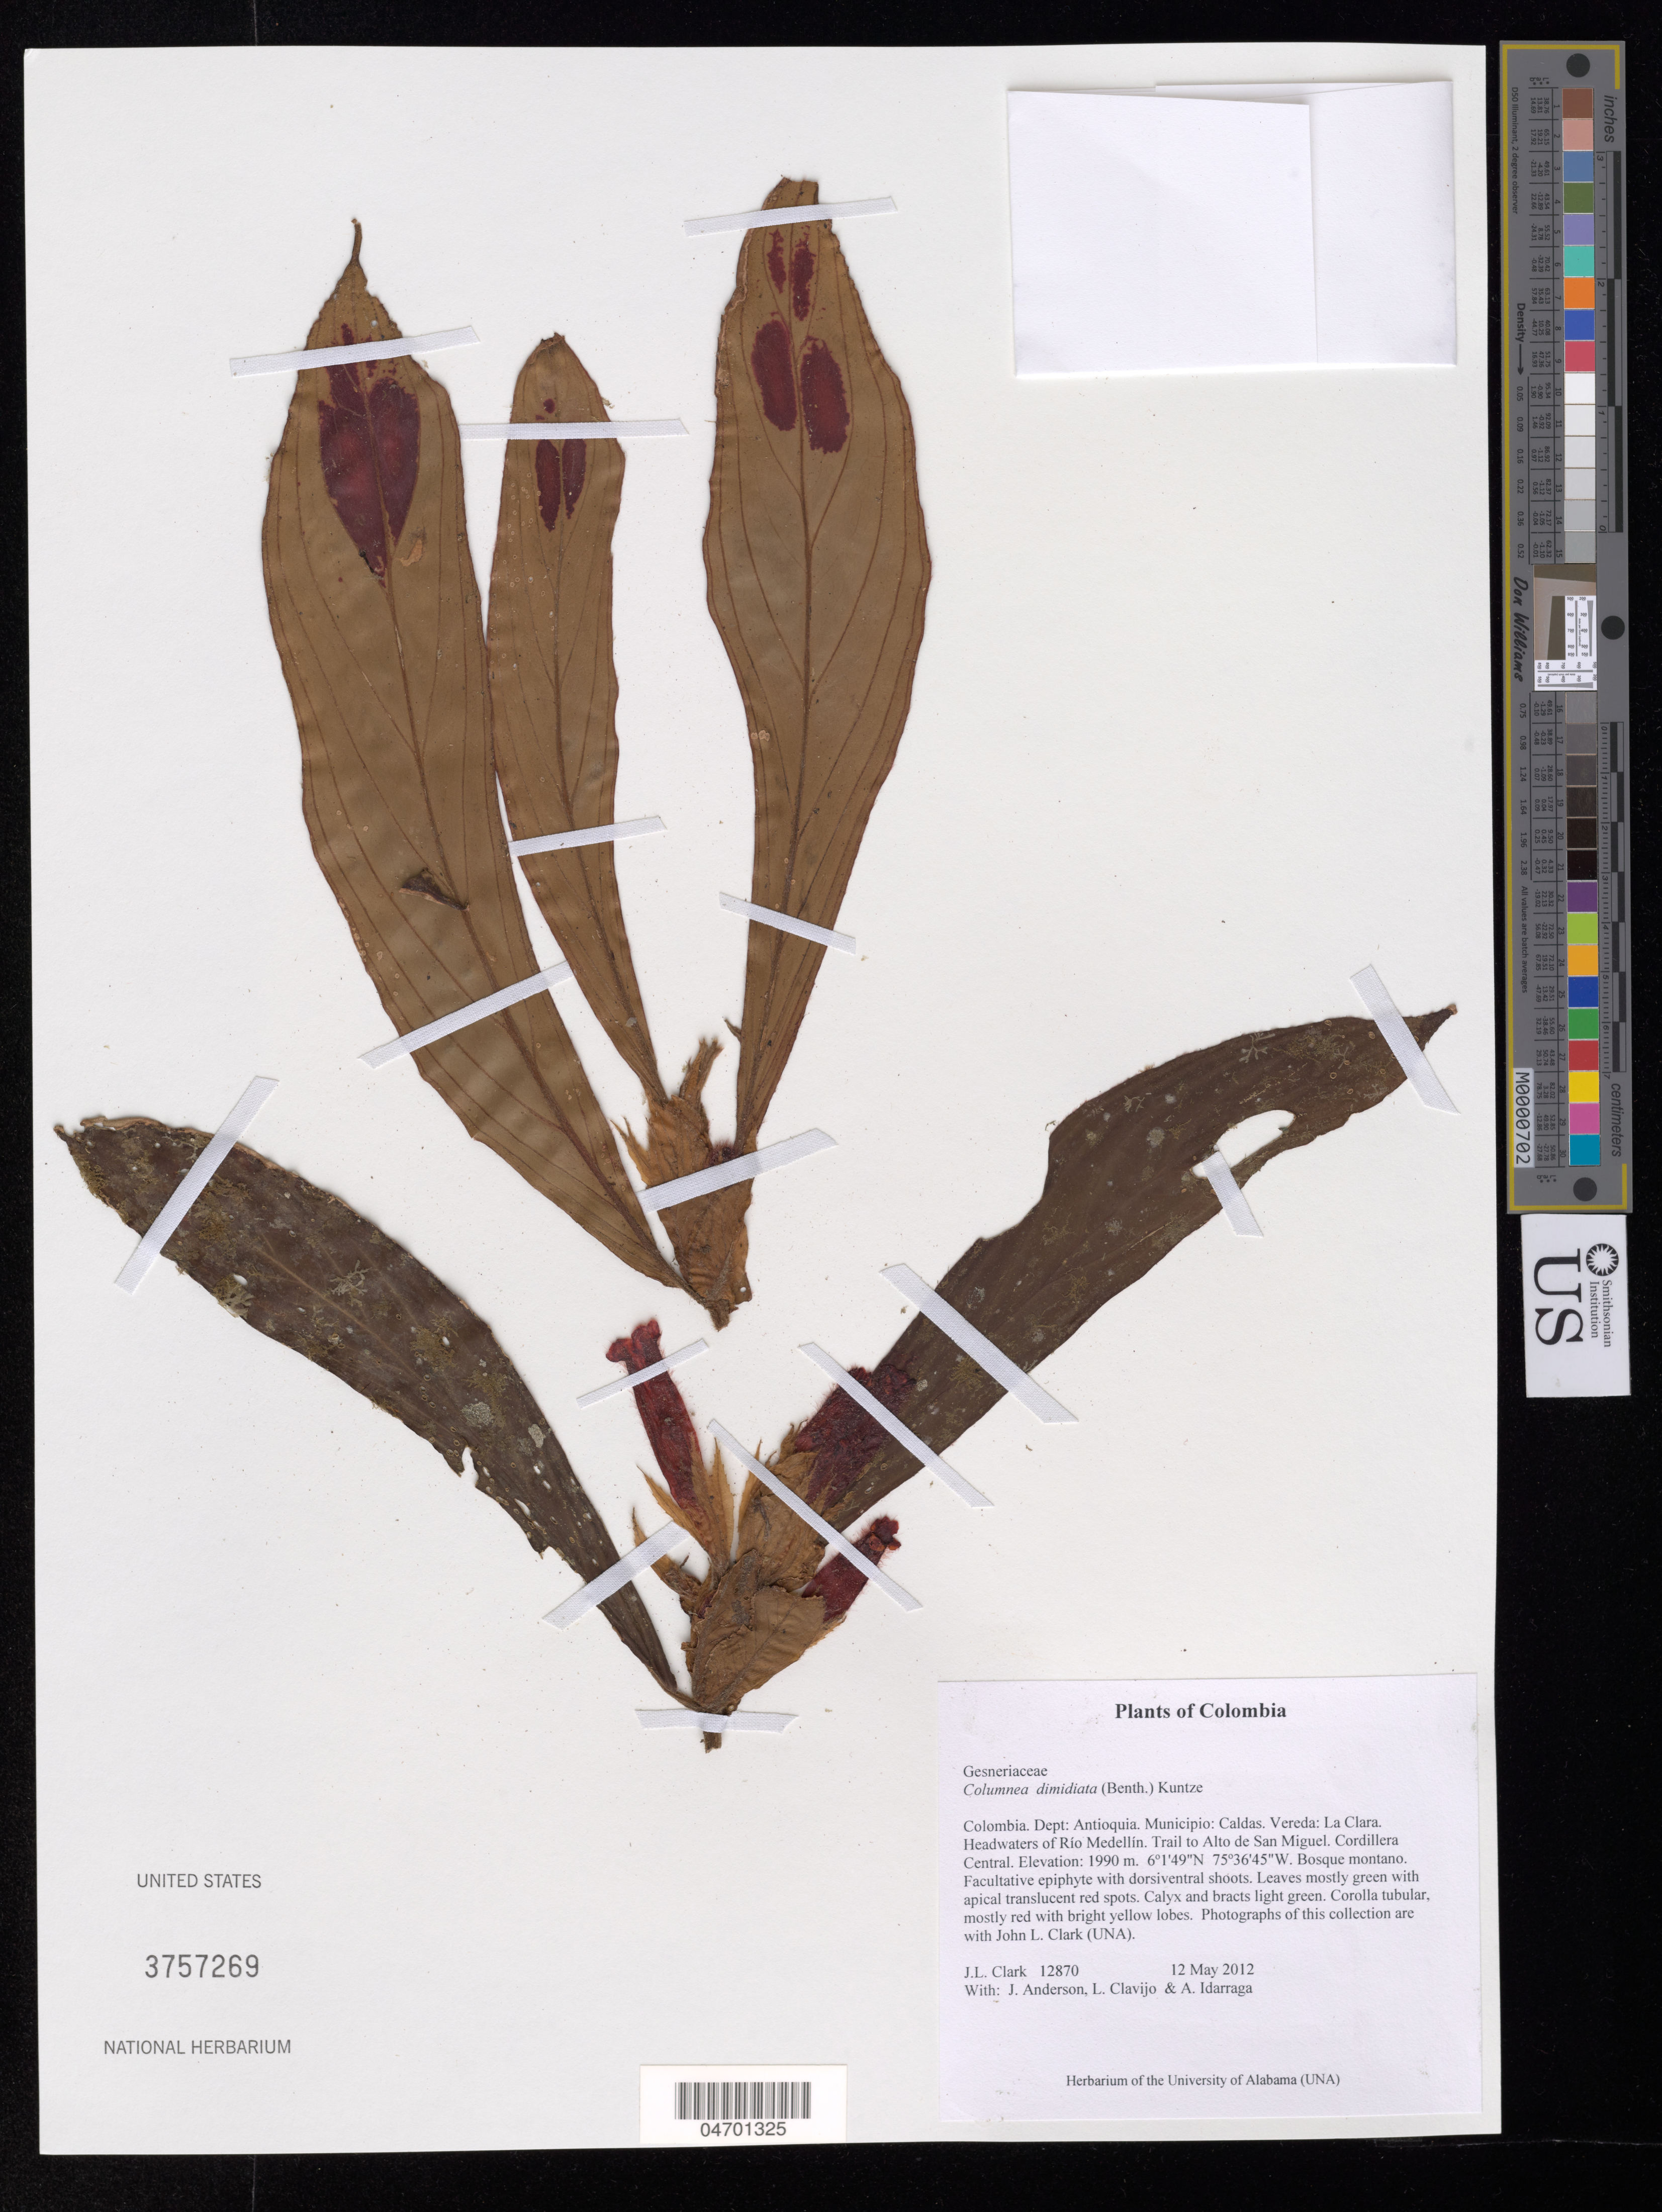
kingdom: Plantae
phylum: Tracheophyta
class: Magnoliopsida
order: Lamiales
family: Gesneriaceae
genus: Columnea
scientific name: Columnea dimidiata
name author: (Benth.) Kuntze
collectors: J. L. Clark, J. Anderson, L. Clavijo & A. Idarraga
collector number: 12870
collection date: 2012-05-12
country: Colombia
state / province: Antioquia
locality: Dept: Antioquia. Municipio: Caldas. Vereda: La Clara. Headwaters of Río Medellín. Trail to Alto de San Miguel. Cordillera Central.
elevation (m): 1990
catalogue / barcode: US 3757269